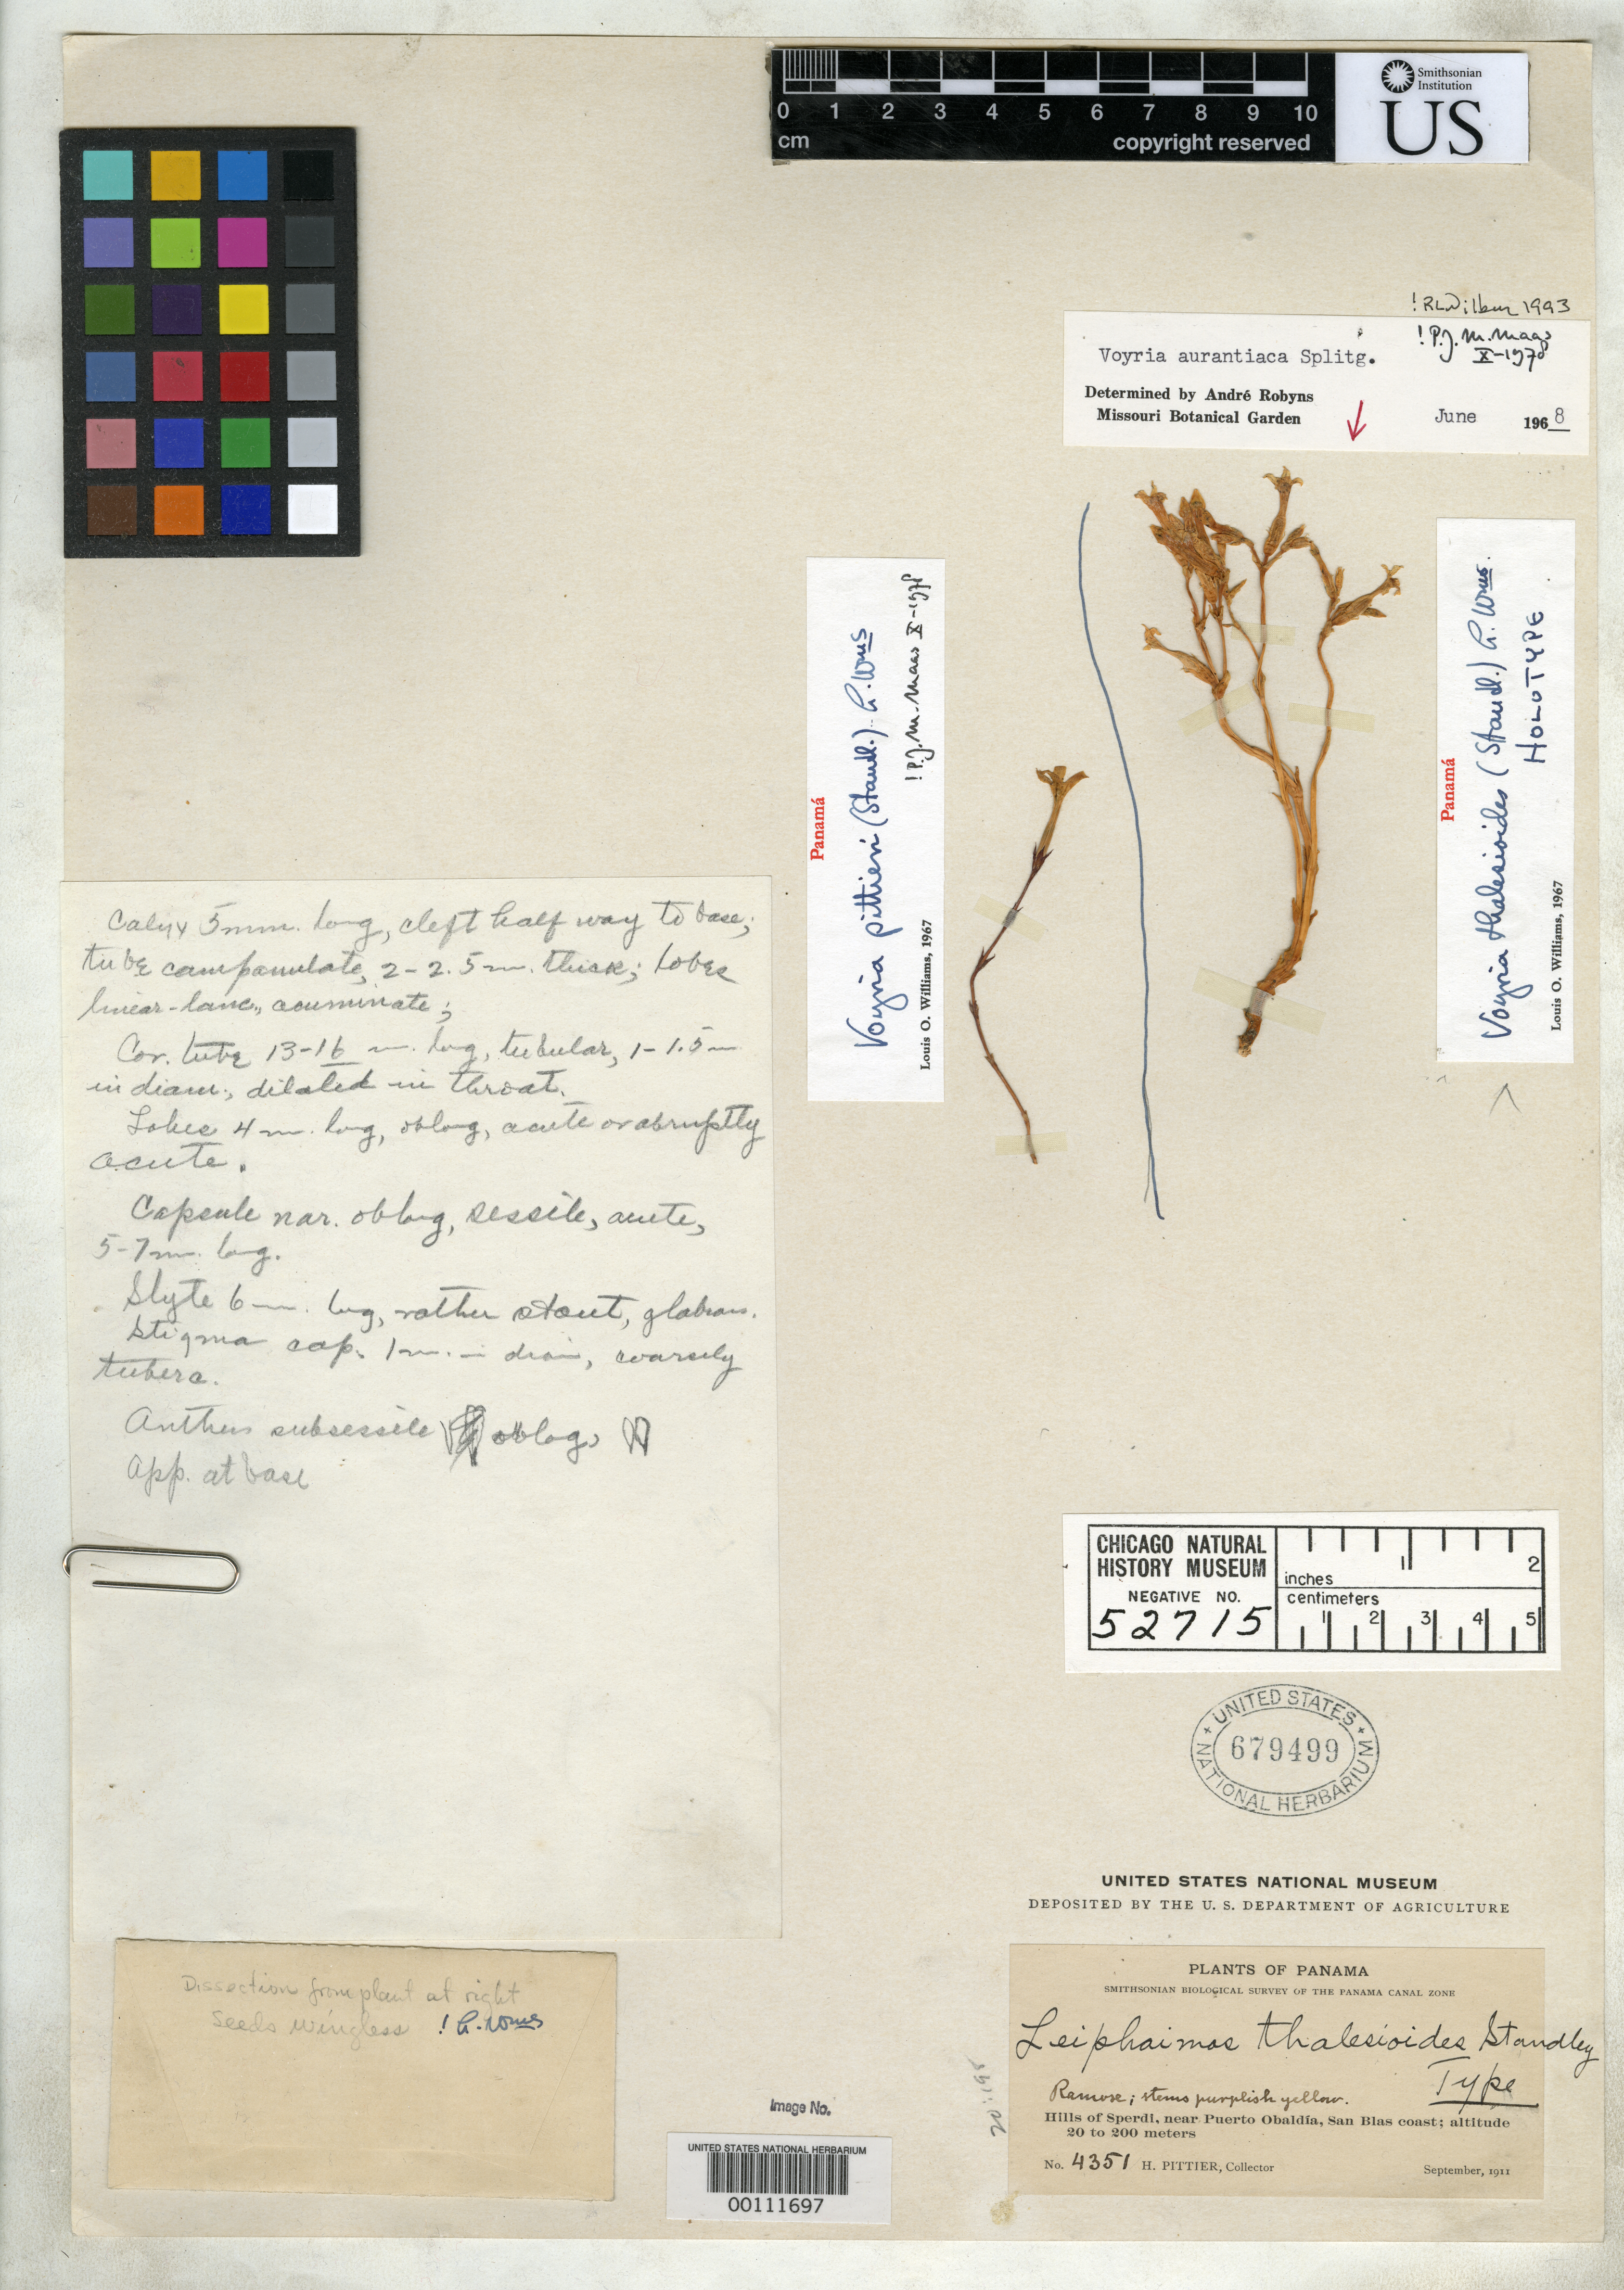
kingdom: Plantae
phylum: Tracheophyta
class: Magnoliopsida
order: Gentianales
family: Gentianaceae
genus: Leiphaimos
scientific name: Leiphaimos thalesioides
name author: Standl.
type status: Holotype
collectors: H. F. Pittier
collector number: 4351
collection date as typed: Sep 1911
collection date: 1911-09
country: Panama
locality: Hills of Sperdi, near Puerto Obaldia, San Blas coast.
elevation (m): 20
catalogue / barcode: US 679499